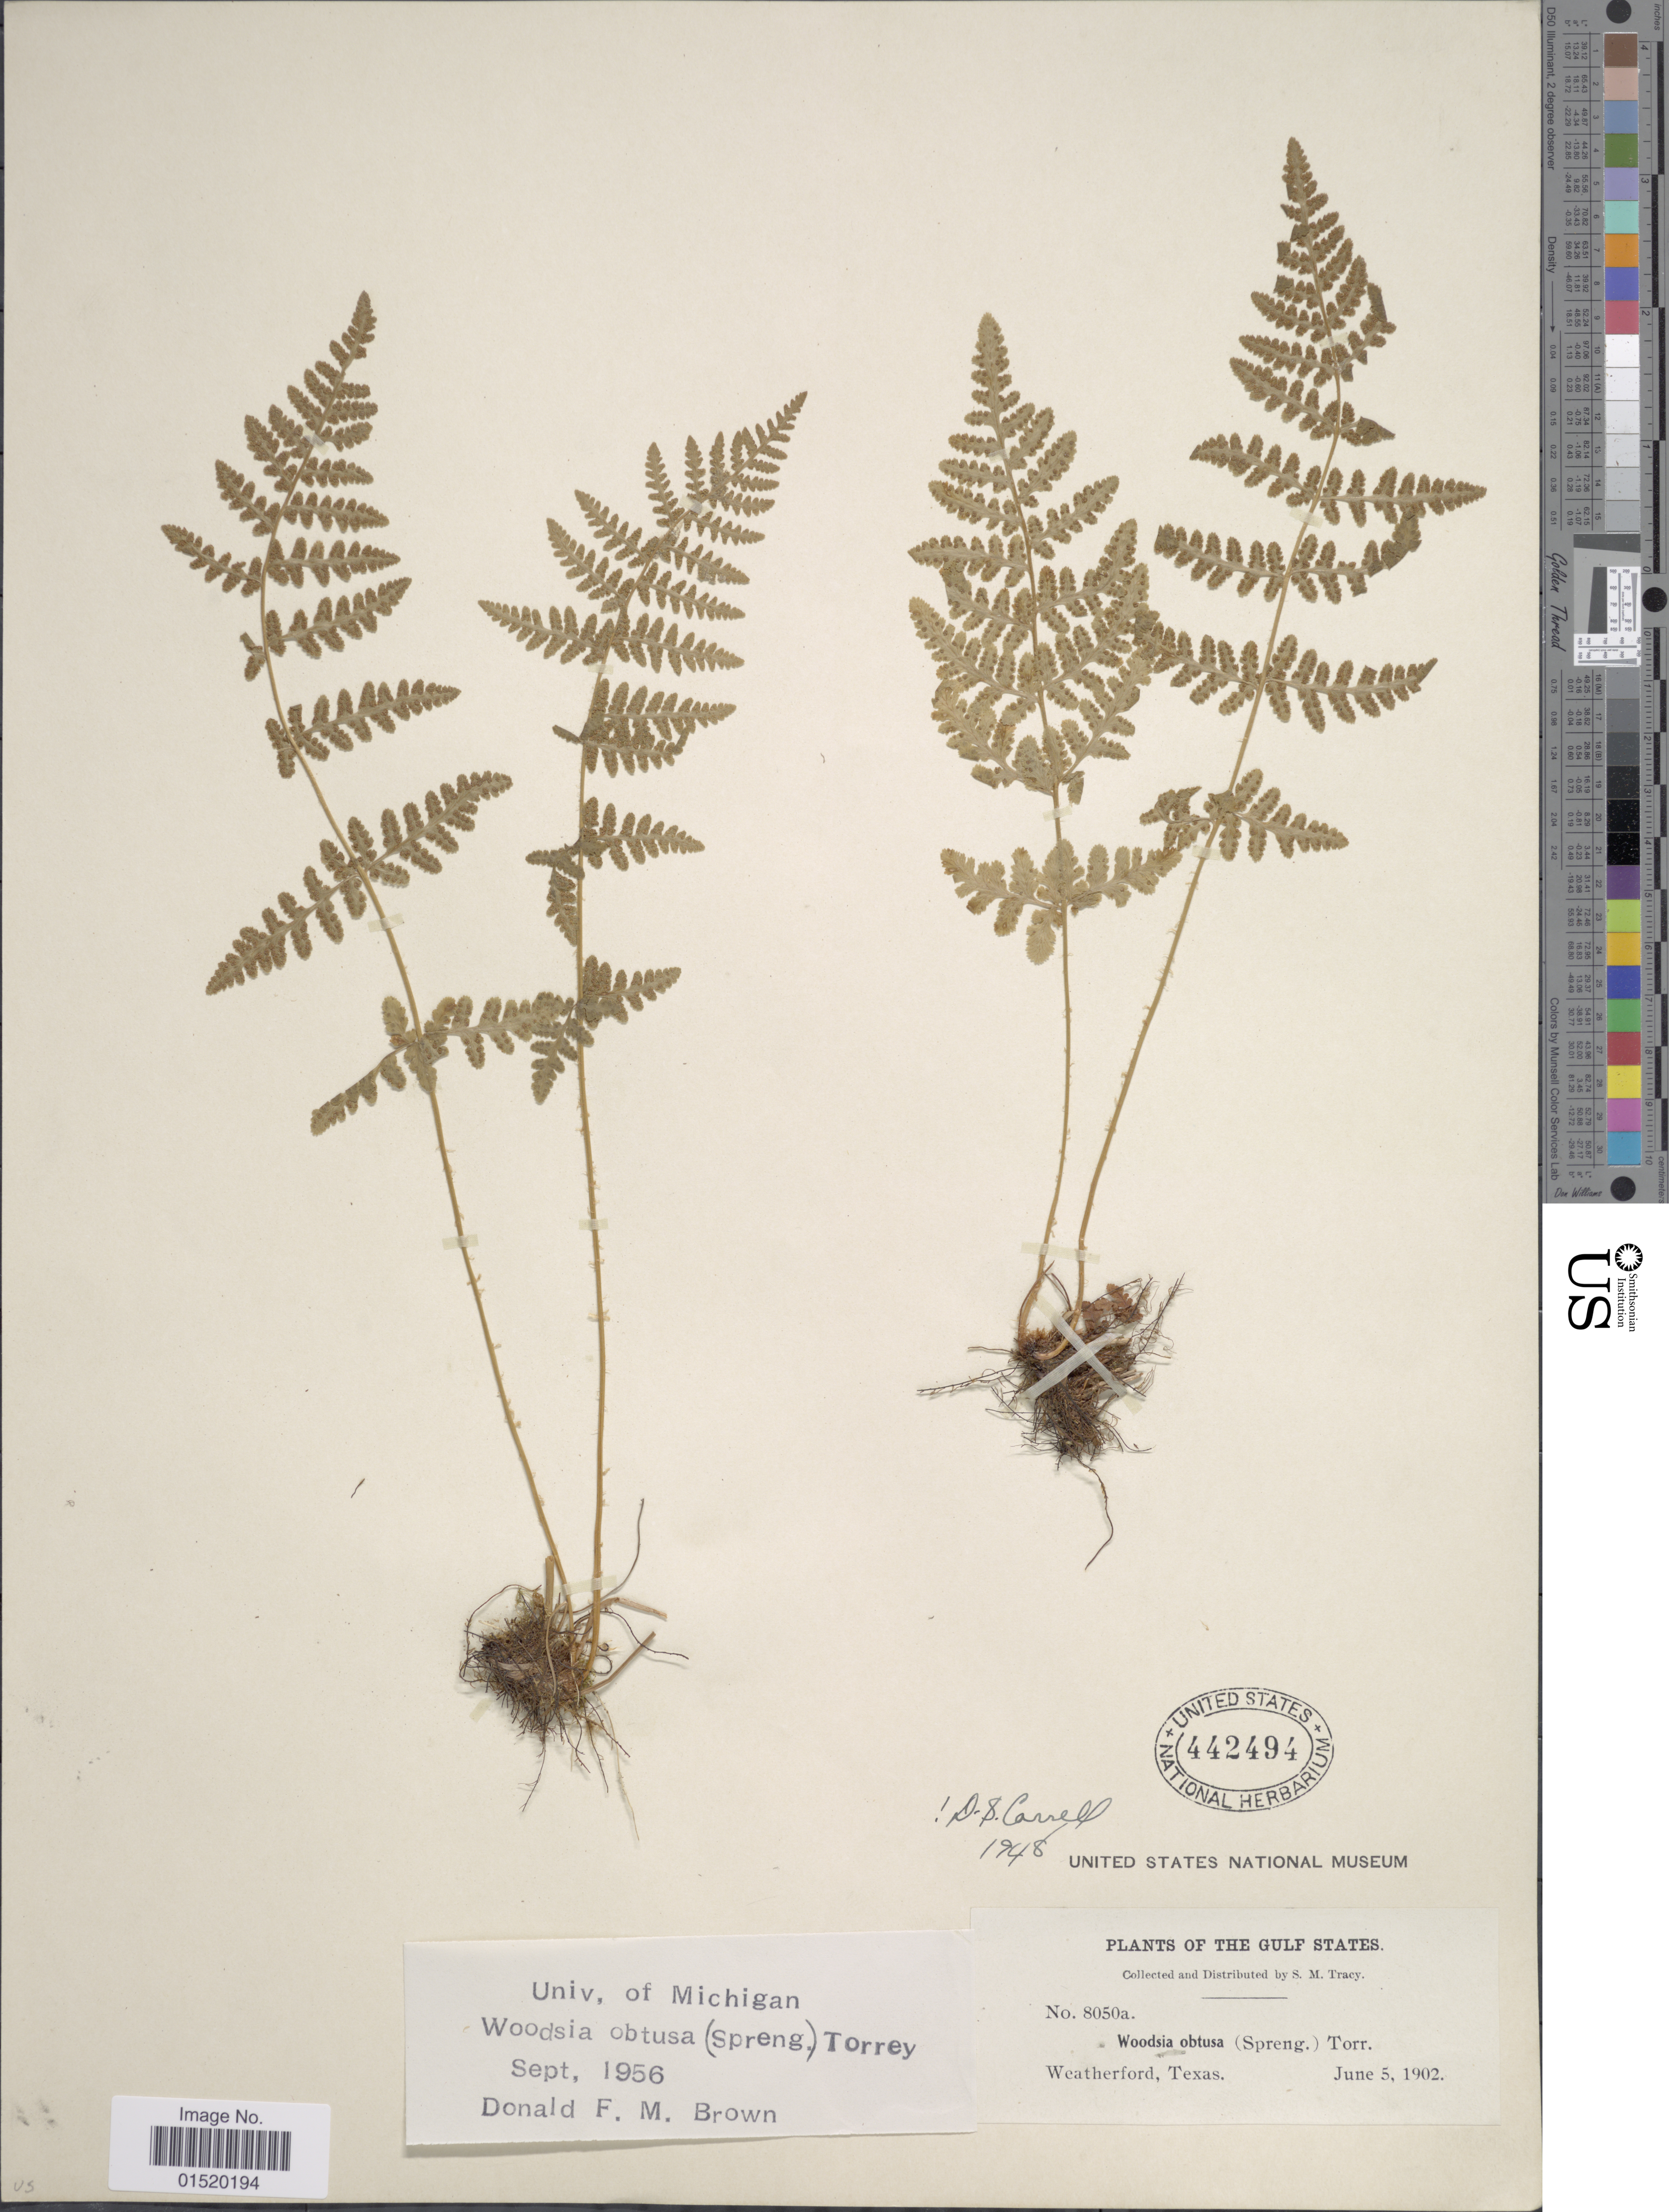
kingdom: Plantae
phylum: Tracheophyta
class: Polypodiopsida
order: Polypodiales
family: Woodsiaceae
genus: Woodsia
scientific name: Woodsia obtusa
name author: (Spreng.) Torr.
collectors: S. Stracy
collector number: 8050a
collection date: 1902-06-05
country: United States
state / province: Texas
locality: The Gulf States, Weatherford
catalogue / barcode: US 442494